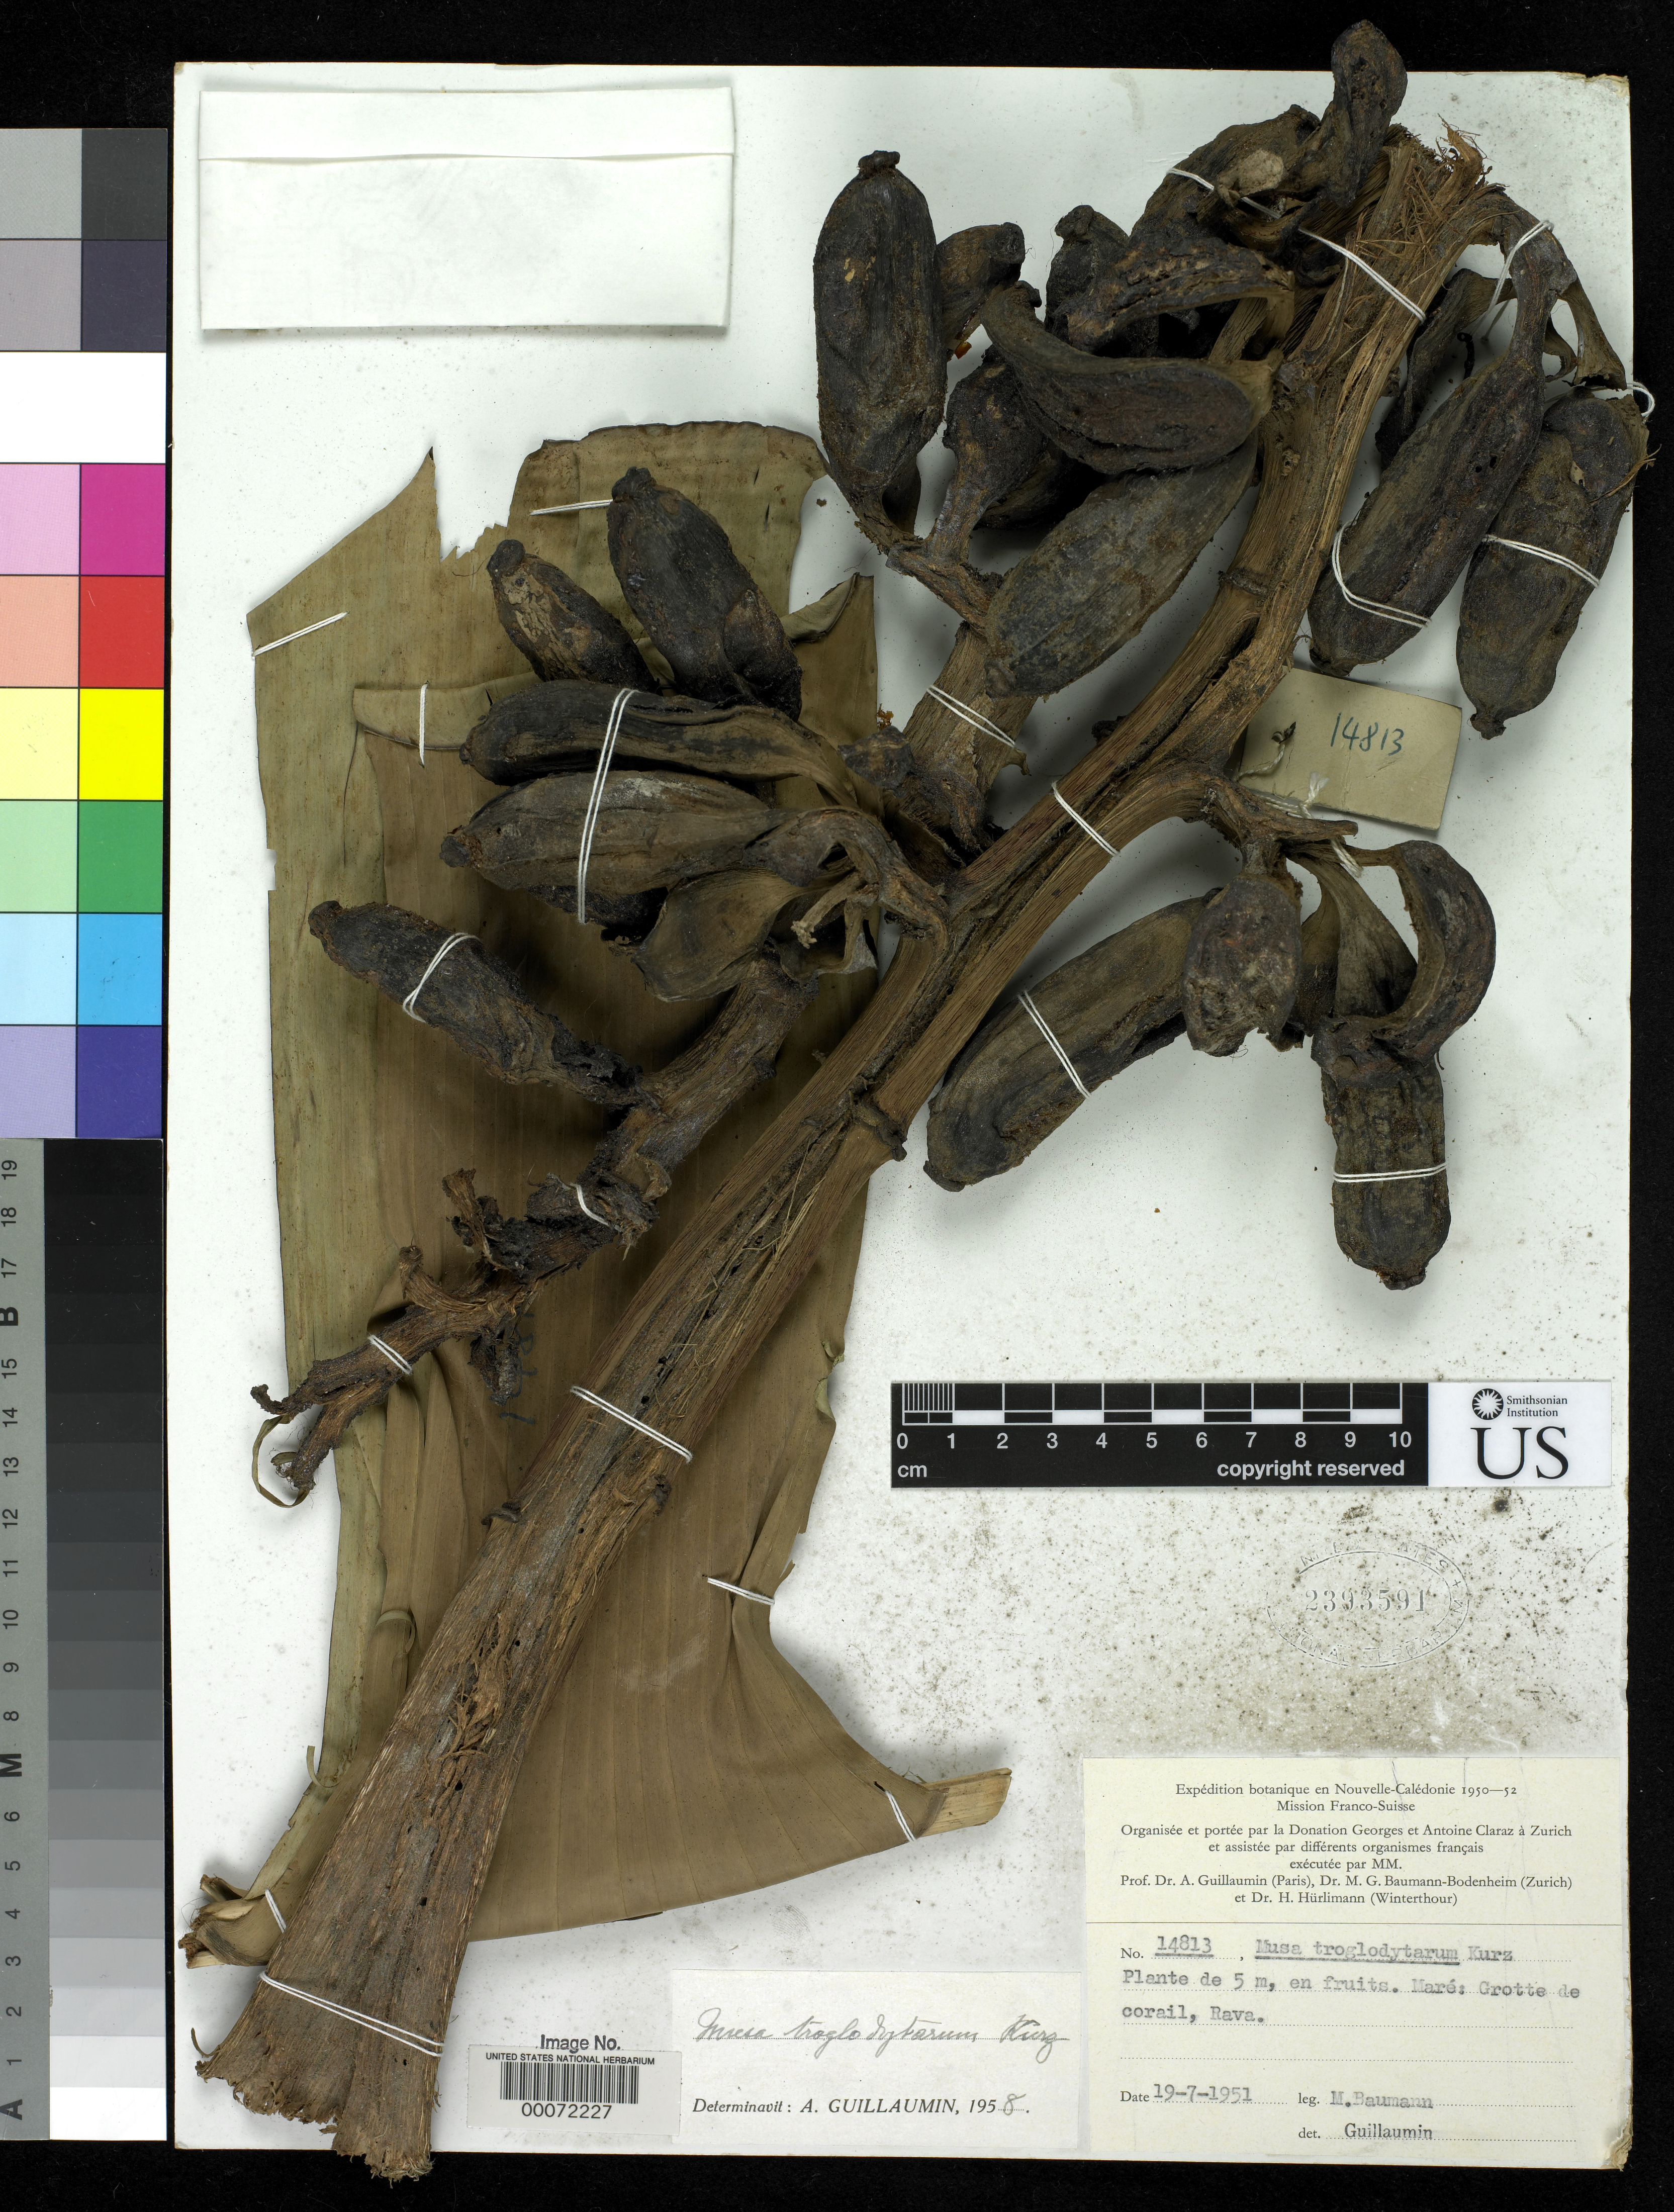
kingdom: Plantae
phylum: Tracheophyta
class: Liliopsida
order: Zingiberales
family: Musaceae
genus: Musa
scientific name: Musa troglodytarum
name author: L.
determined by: Guillaumin, André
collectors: M. G. Baumann-Bodenheim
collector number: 14813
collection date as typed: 19 Jul 1951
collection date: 1951-07-19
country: New Caledonia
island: Eastern Reefs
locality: Grotte de Corail, Rava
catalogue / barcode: US 2393591